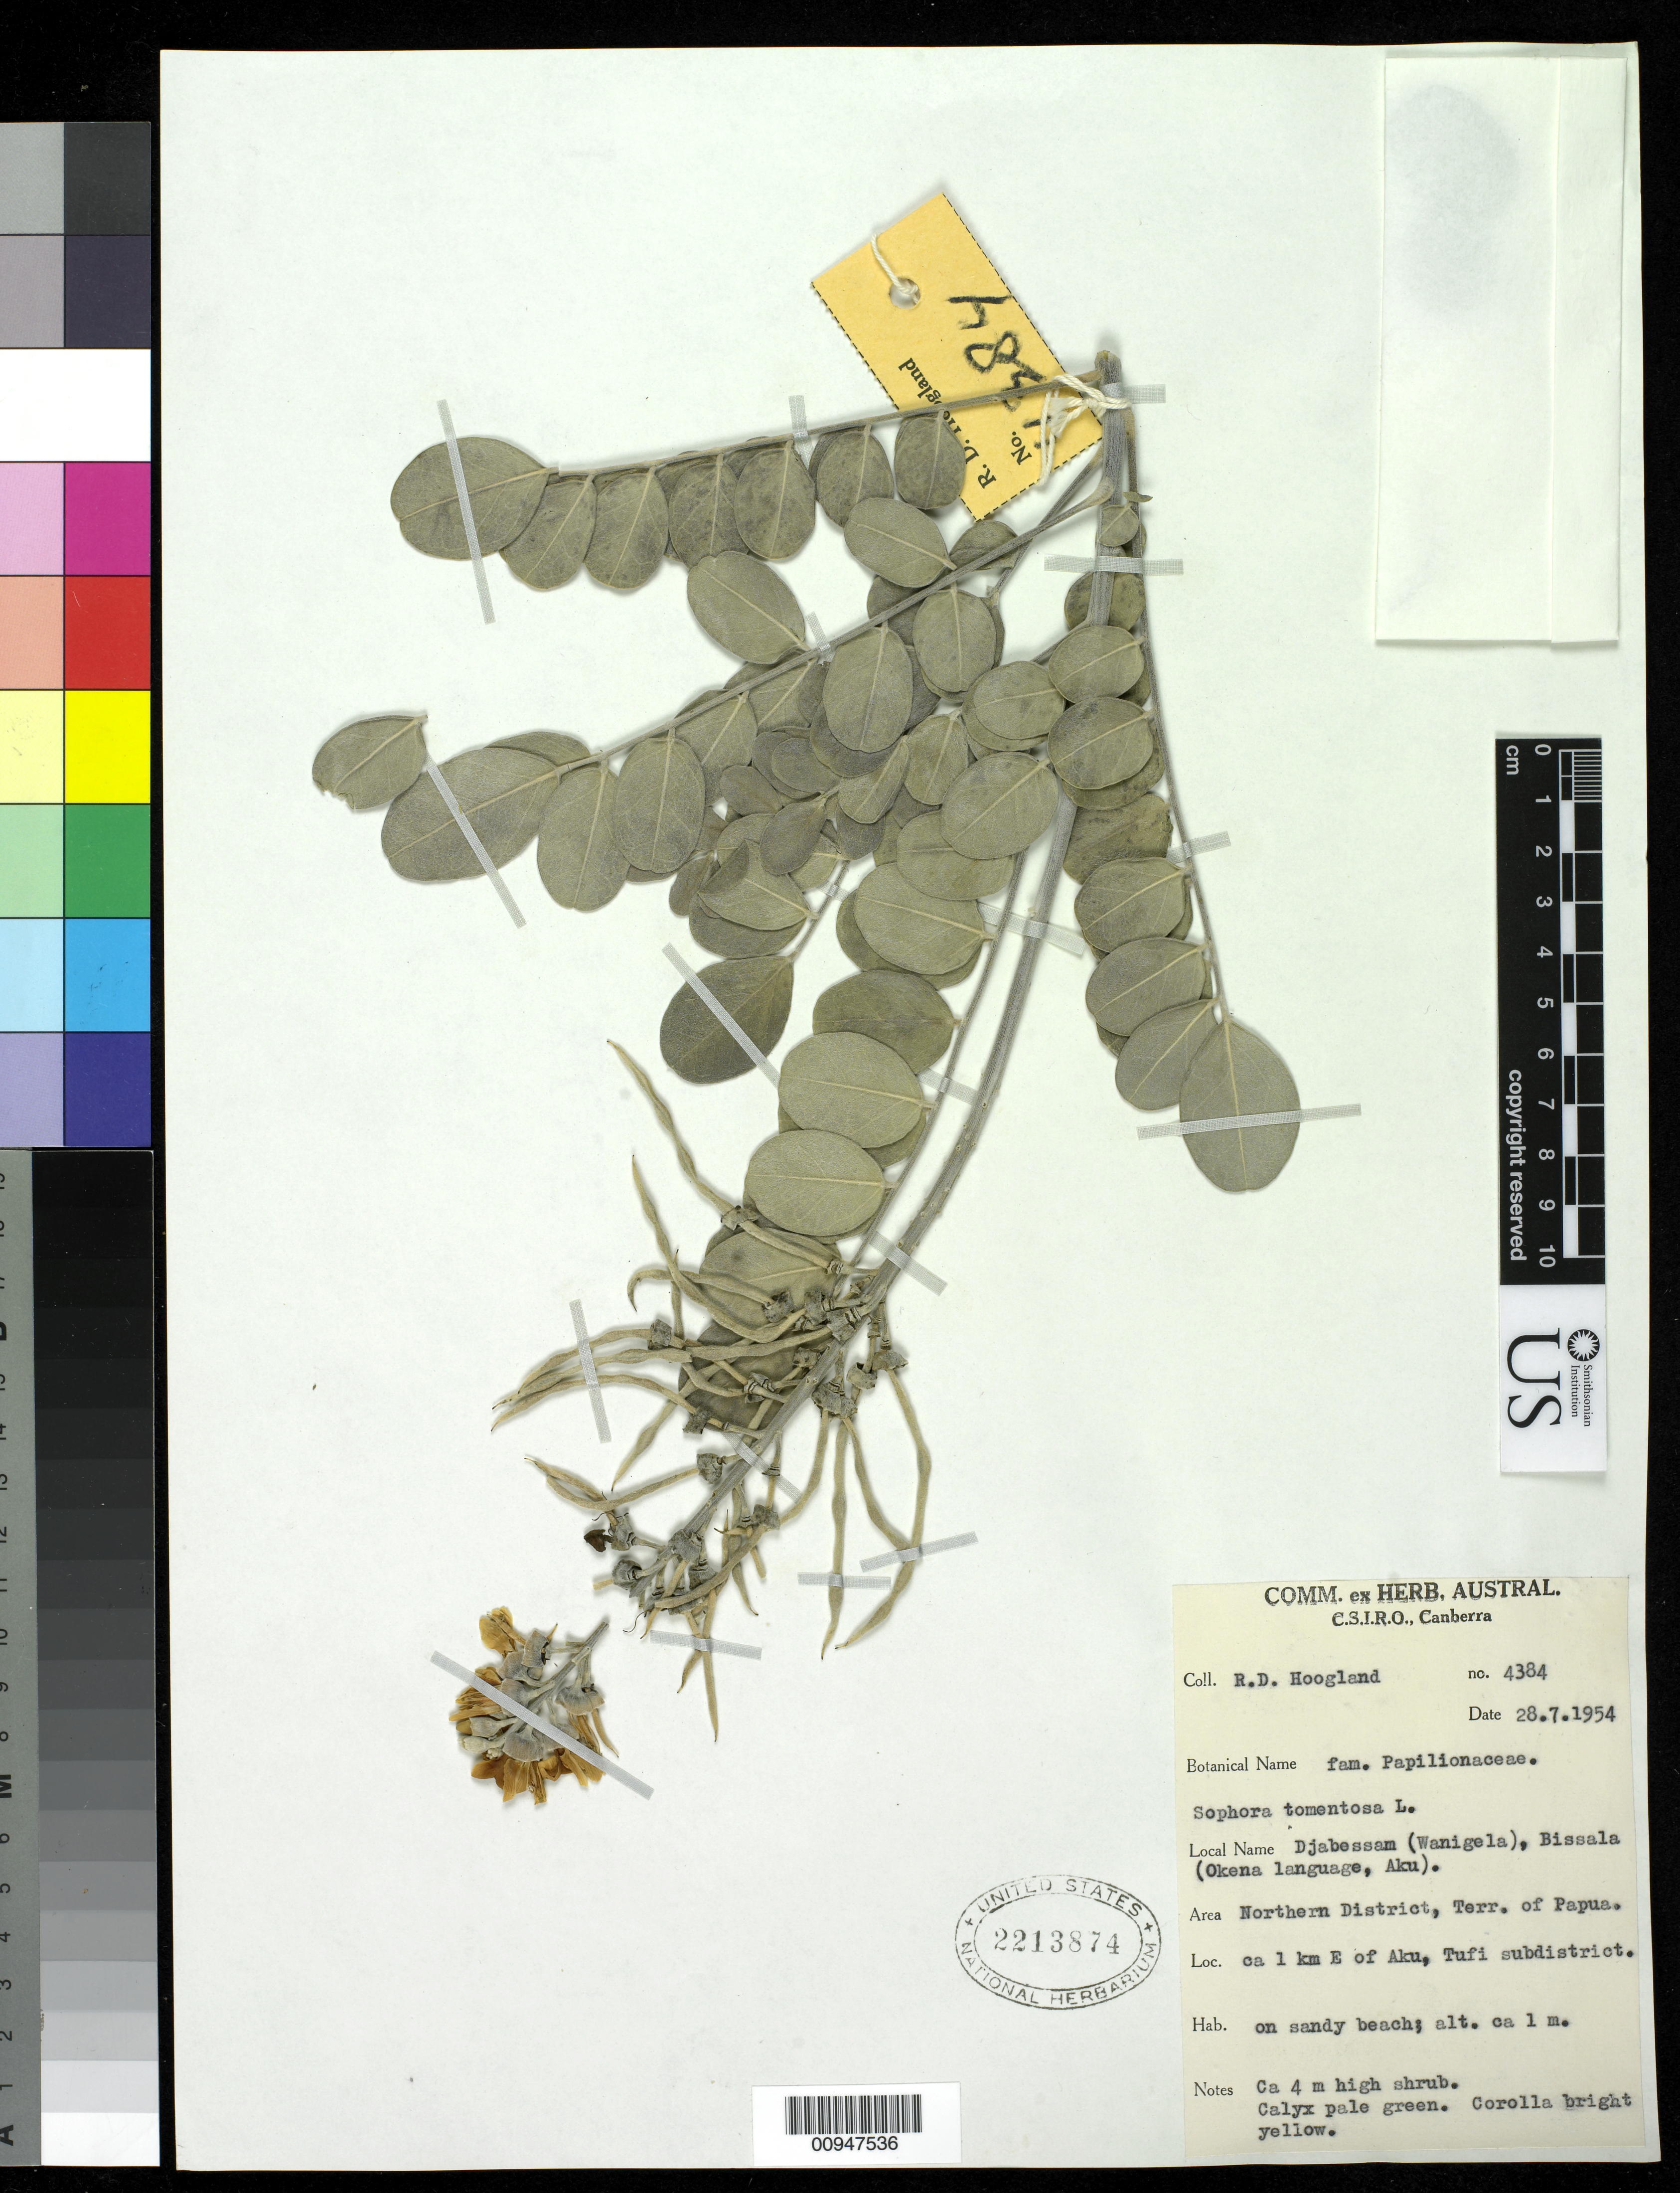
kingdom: Plantae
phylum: Tracheophyta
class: Magnoliopsida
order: Fabales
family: Fabaceae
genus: Sophora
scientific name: Sophora tomentosa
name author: L.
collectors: R. D. Hoogland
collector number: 4384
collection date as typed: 28 Jul 1954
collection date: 1954-07-28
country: Papua New Guinea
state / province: Northern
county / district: Tufi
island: New Guinea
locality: ca. 1 km of Aku, Tufi subdistrict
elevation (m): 1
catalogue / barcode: US 2213874